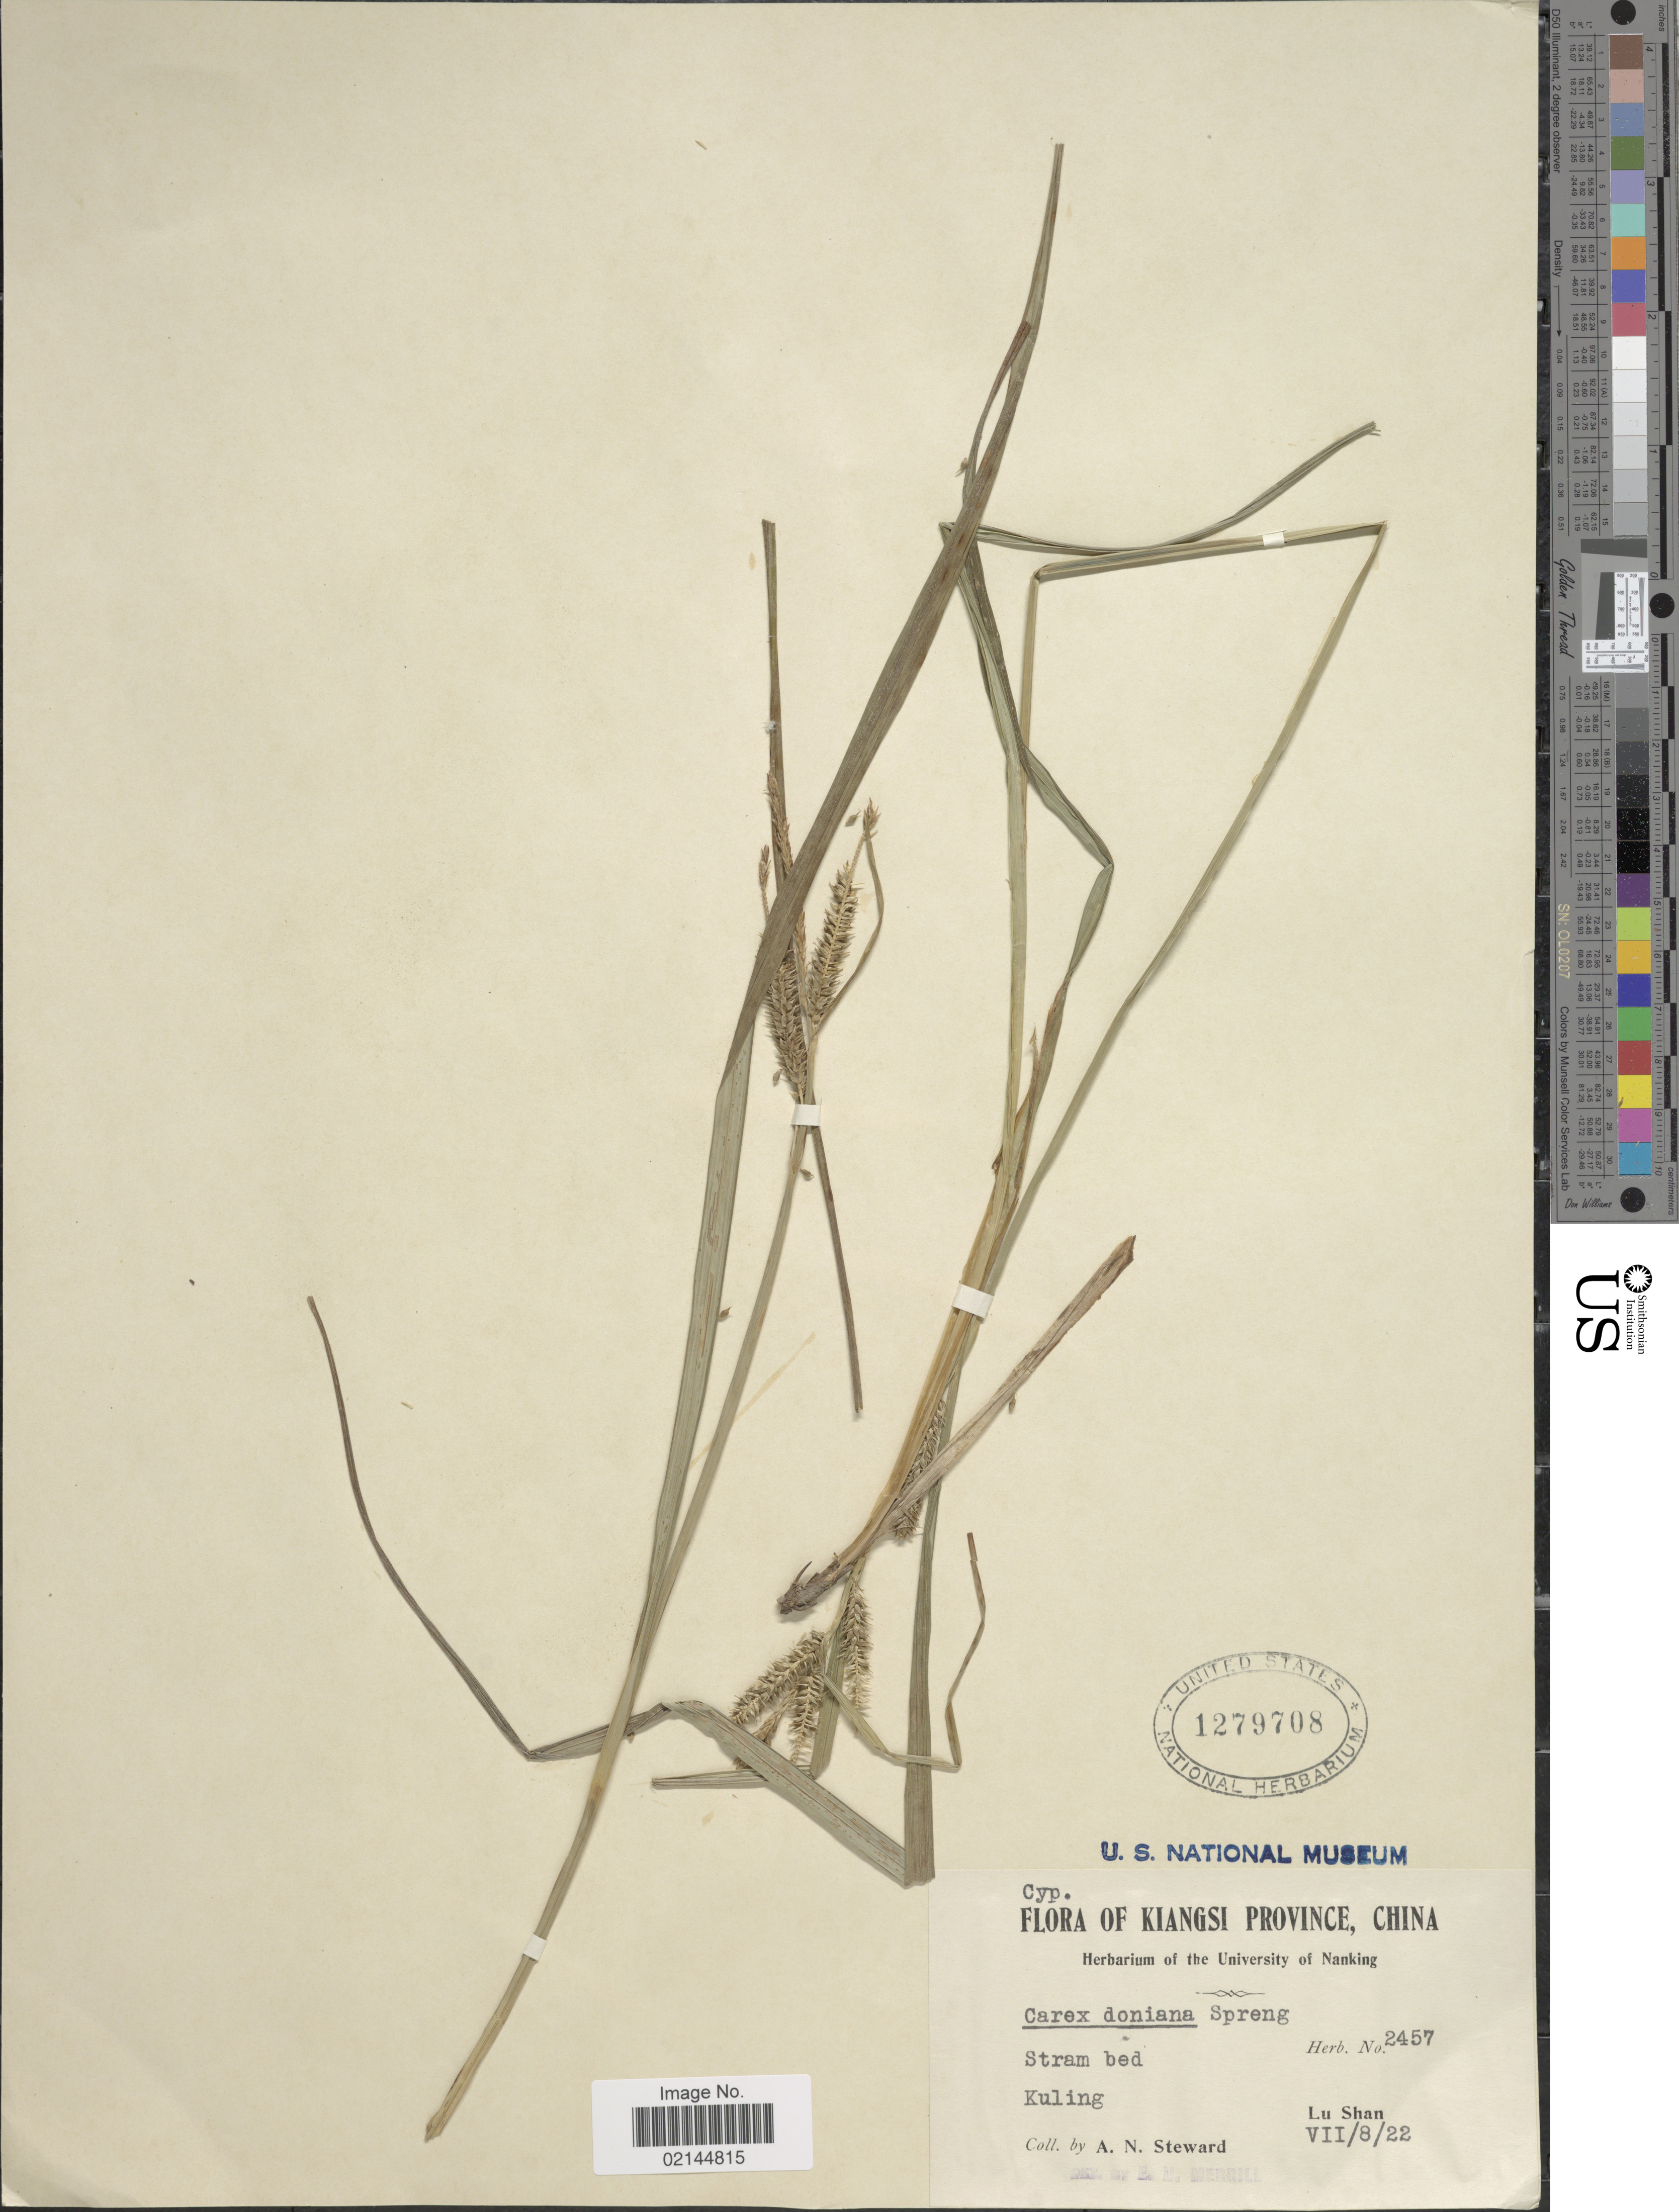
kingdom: Plantae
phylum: Tracheophyta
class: Liliopsida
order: Poales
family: Cyperaceae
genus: Carex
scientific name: Carex japonica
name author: Thunb.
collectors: A. N. Steward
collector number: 2457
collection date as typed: Transcribed d/m/y: 8/7/22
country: China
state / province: Jiangxi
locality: Kiangsi Province, China. Stream bed. Kuling. Lu Shan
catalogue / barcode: US 1279708